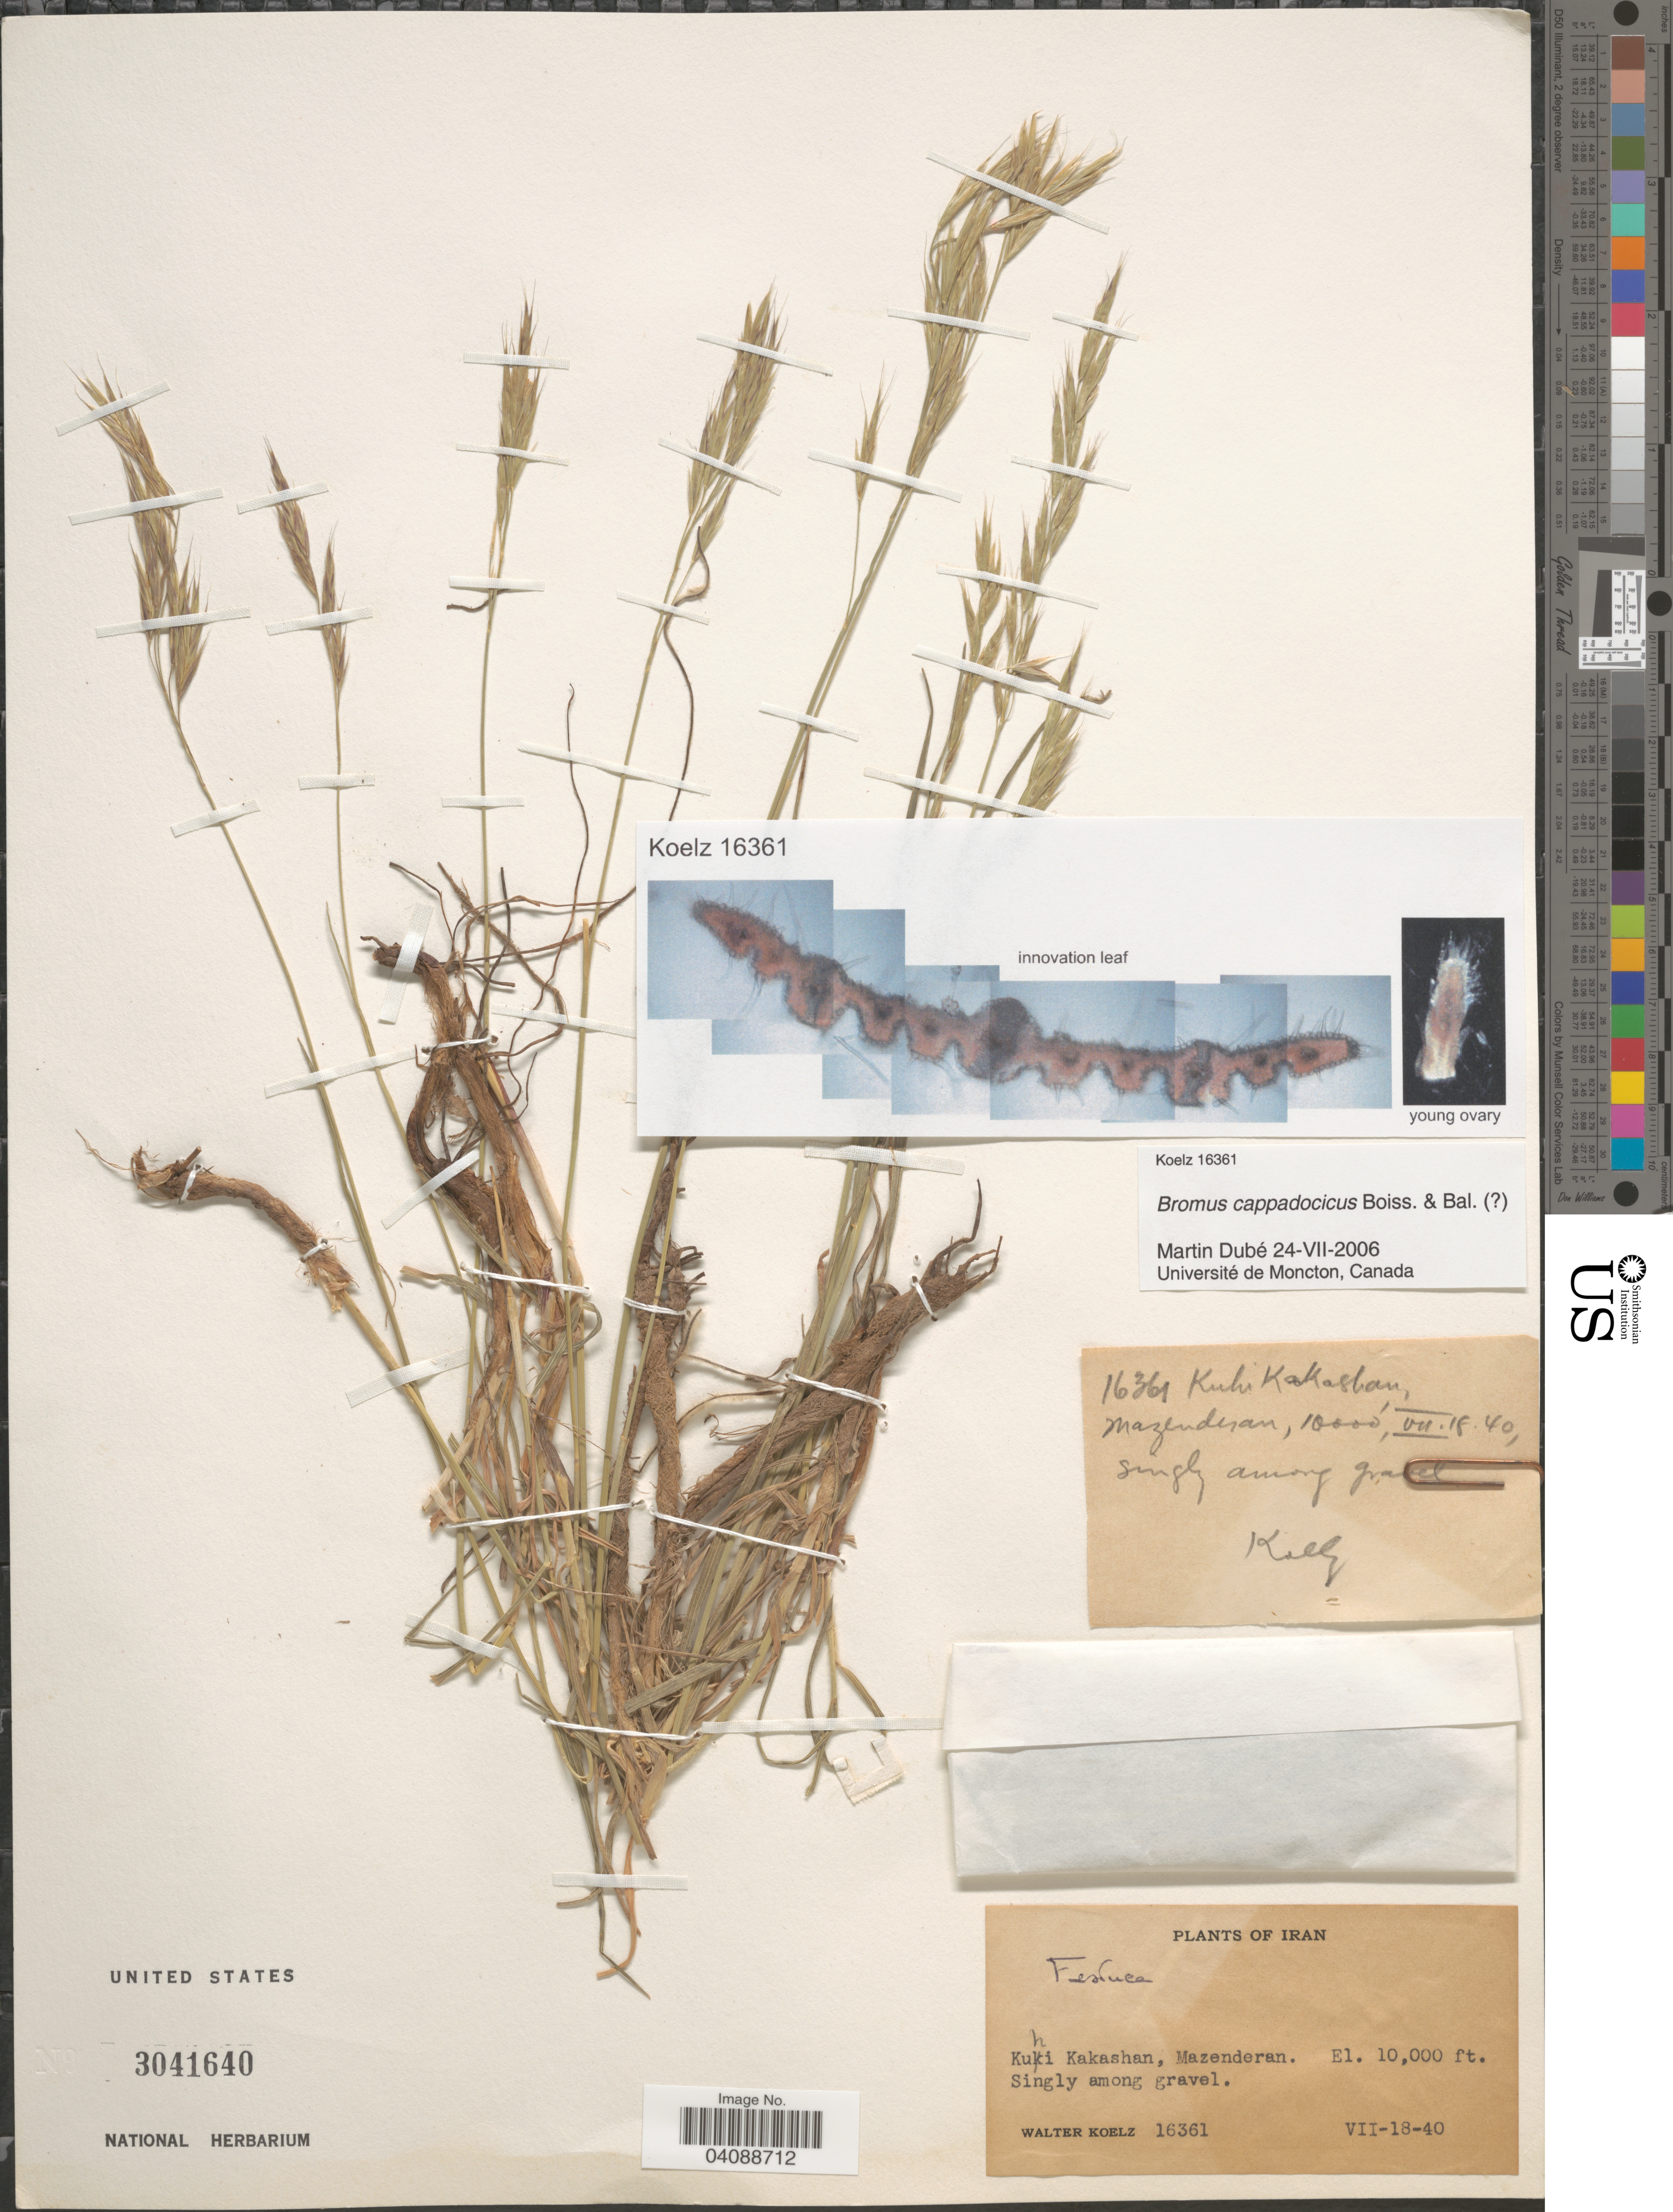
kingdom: Plantae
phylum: Tracheophyta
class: Liliopsida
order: Poales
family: Poaceae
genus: Bromus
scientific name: Bromus cappadocicus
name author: Boiss. & Balansa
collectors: W. N. Koelz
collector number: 16361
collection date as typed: Transcribed d/m/y: 18/7/40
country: Iran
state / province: Mazandaran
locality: Kuhi Kakashan, Mazenderan.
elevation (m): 3048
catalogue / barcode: US 3041640